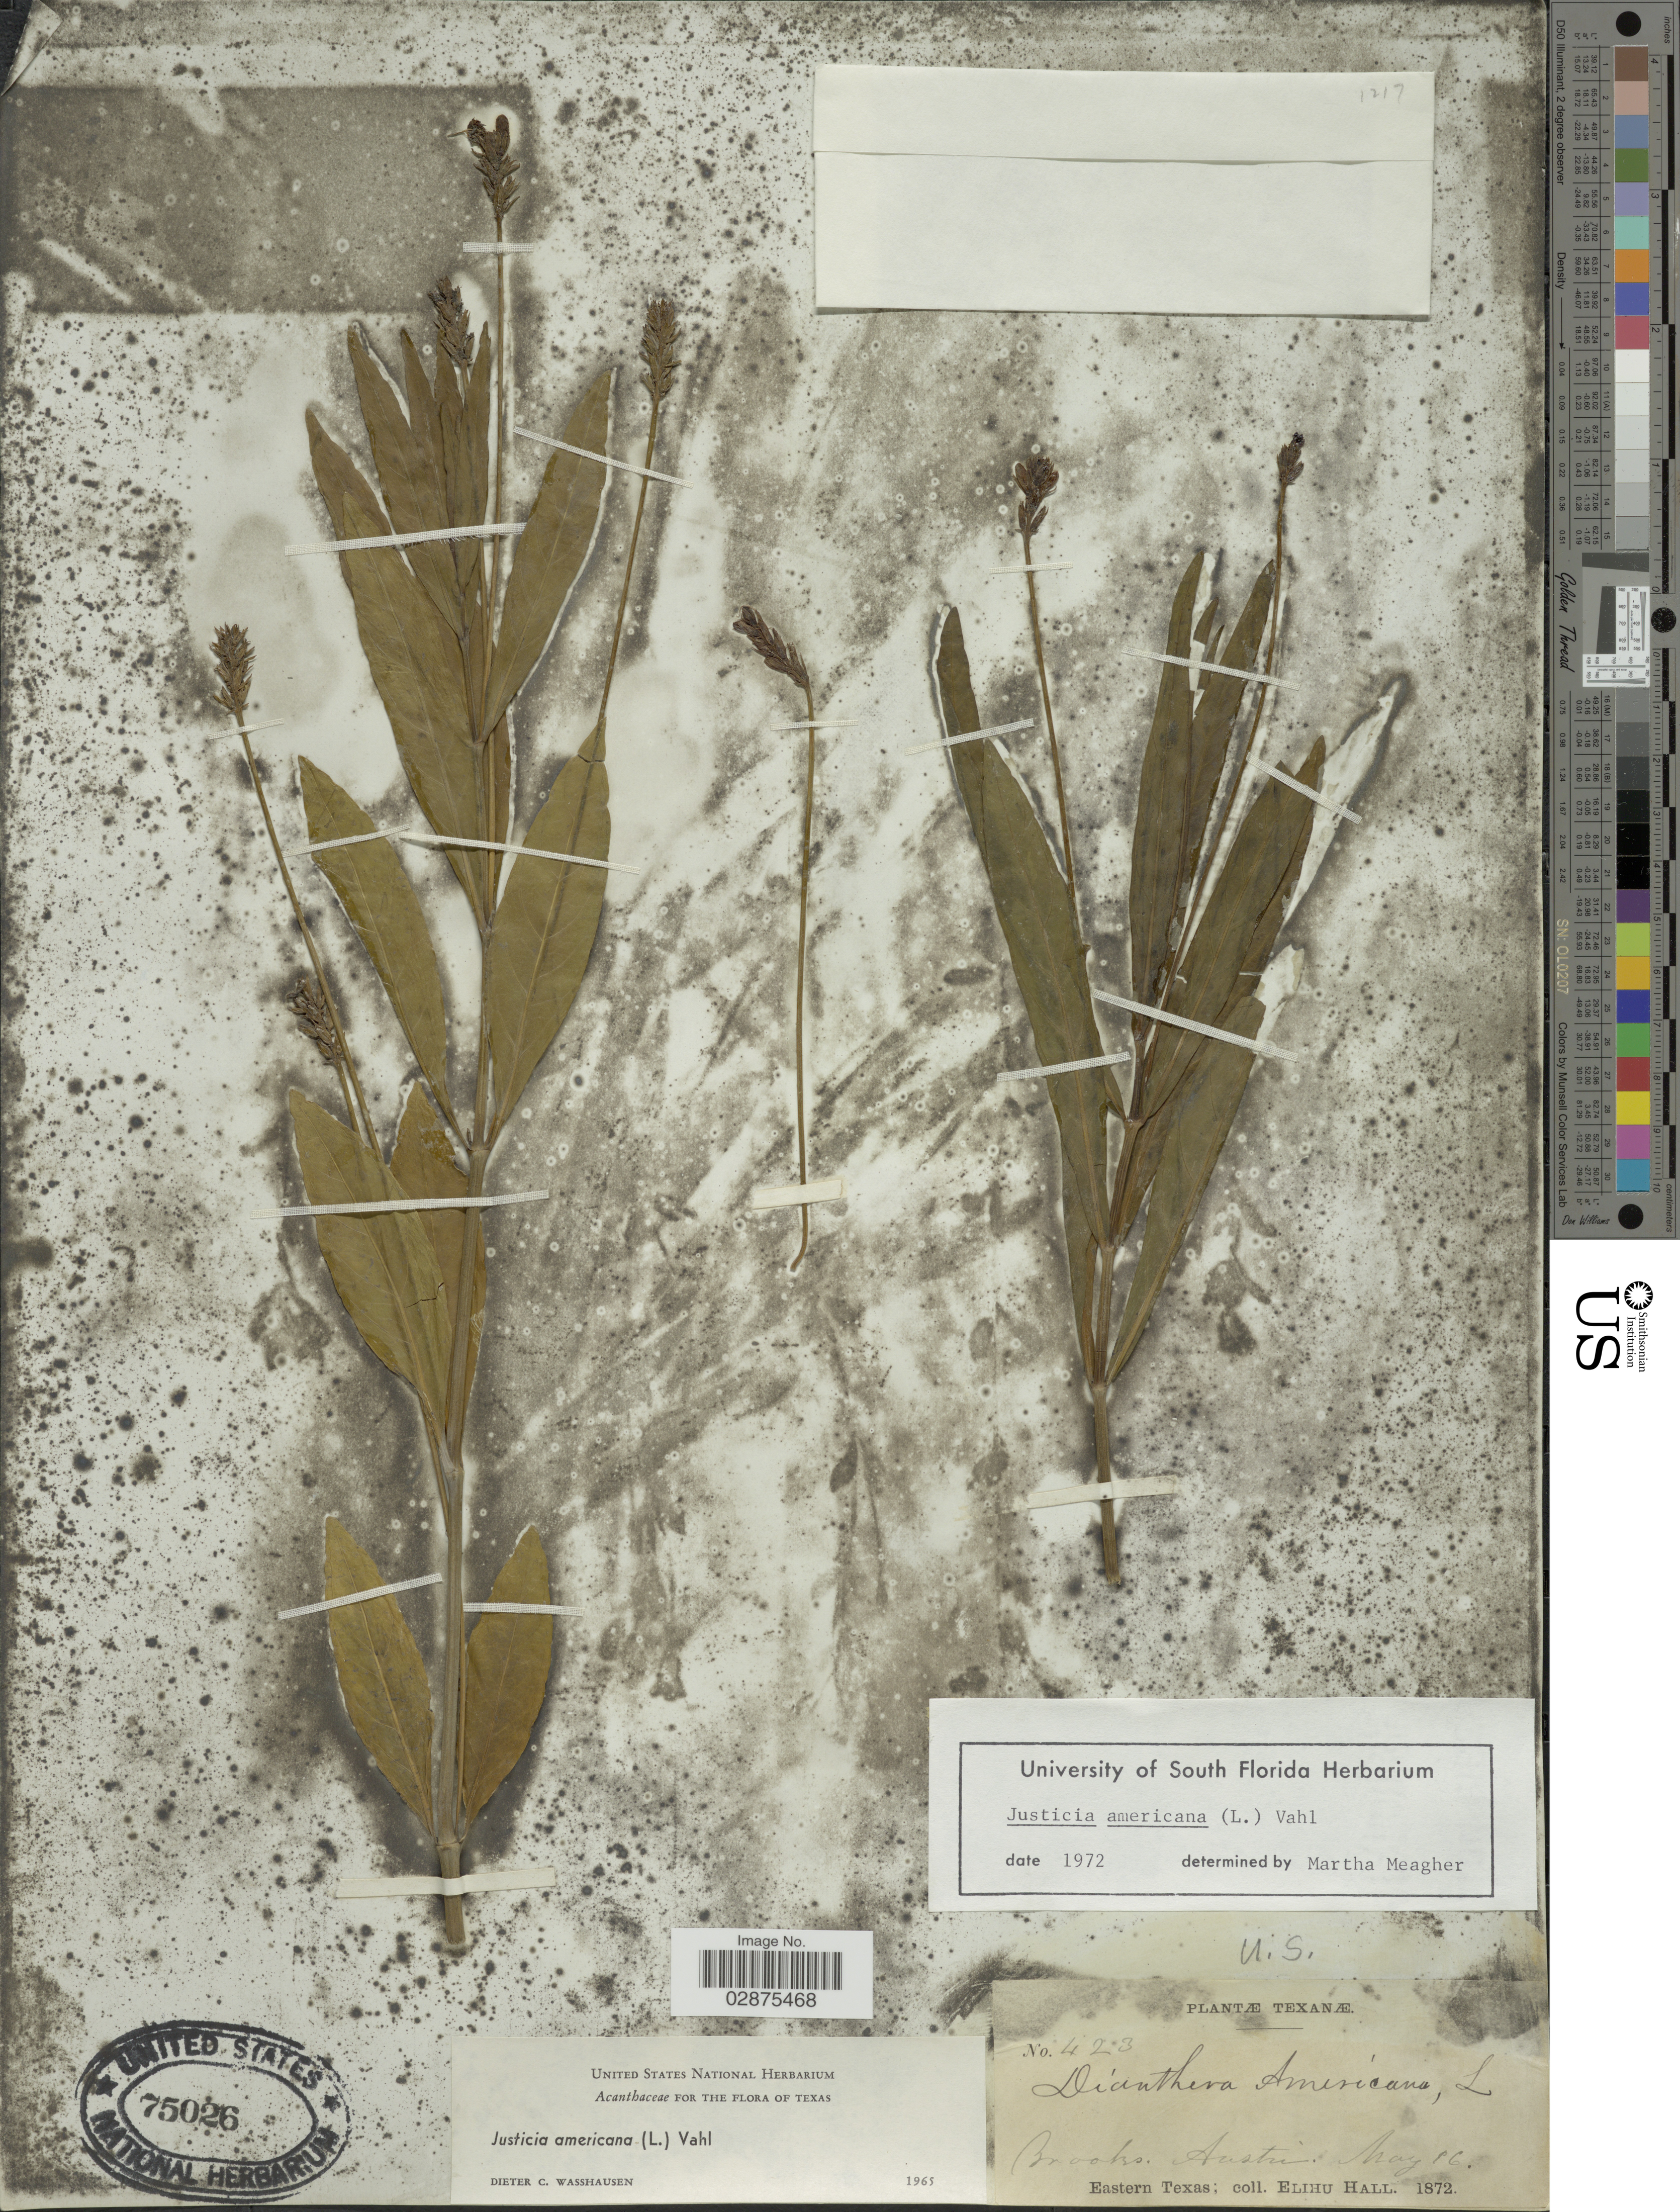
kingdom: Plantae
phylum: Tracheophyta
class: Magnoliopsida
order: Lamiales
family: Acanthaceae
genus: Justicia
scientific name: Justicia americana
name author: (L.) Vahl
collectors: E. Hall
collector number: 423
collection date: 1872-05-16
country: United States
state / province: Texas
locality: Brooks, Austri. Eastern Texas.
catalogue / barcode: US 75026